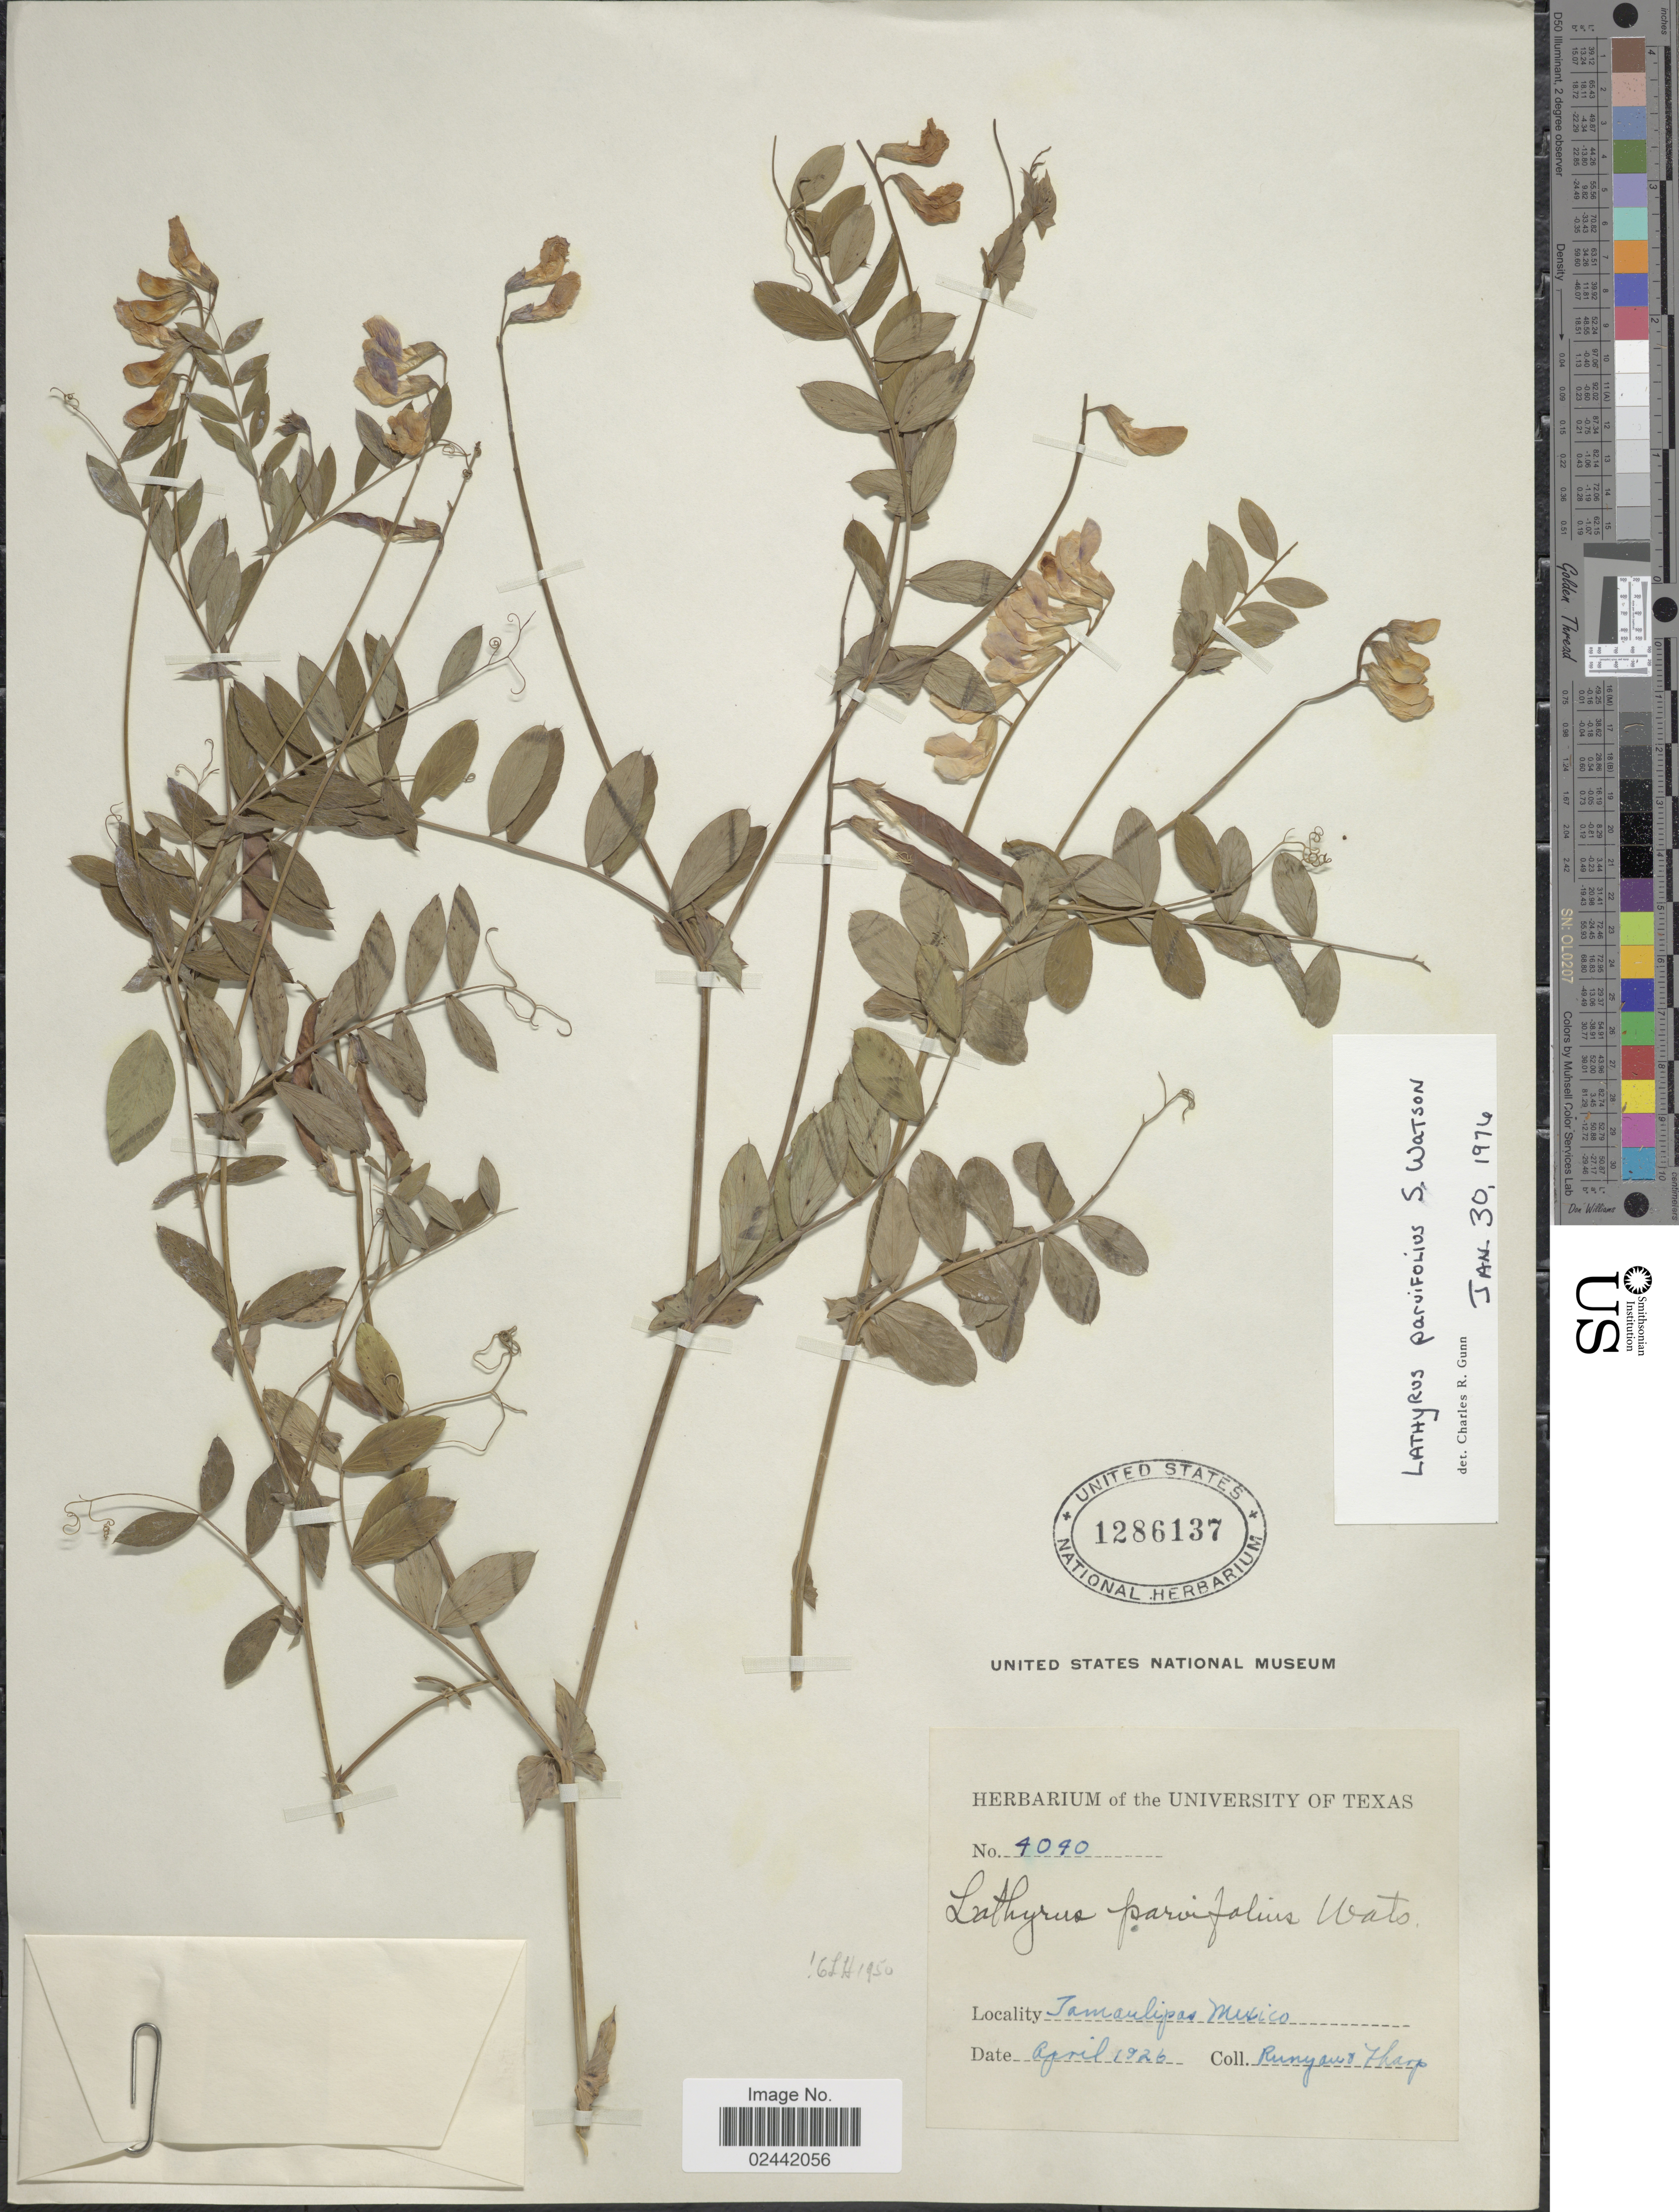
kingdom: Plantae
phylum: Tracheophyta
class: Magnoliopsida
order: Fabales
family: Fabaceae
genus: Lathyrus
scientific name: Lathyrus parvifolius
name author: S. Watson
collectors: -. Runyon & Tharp, --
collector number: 4040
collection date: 1926-04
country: Mexico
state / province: Tamaulipas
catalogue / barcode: US 1286137